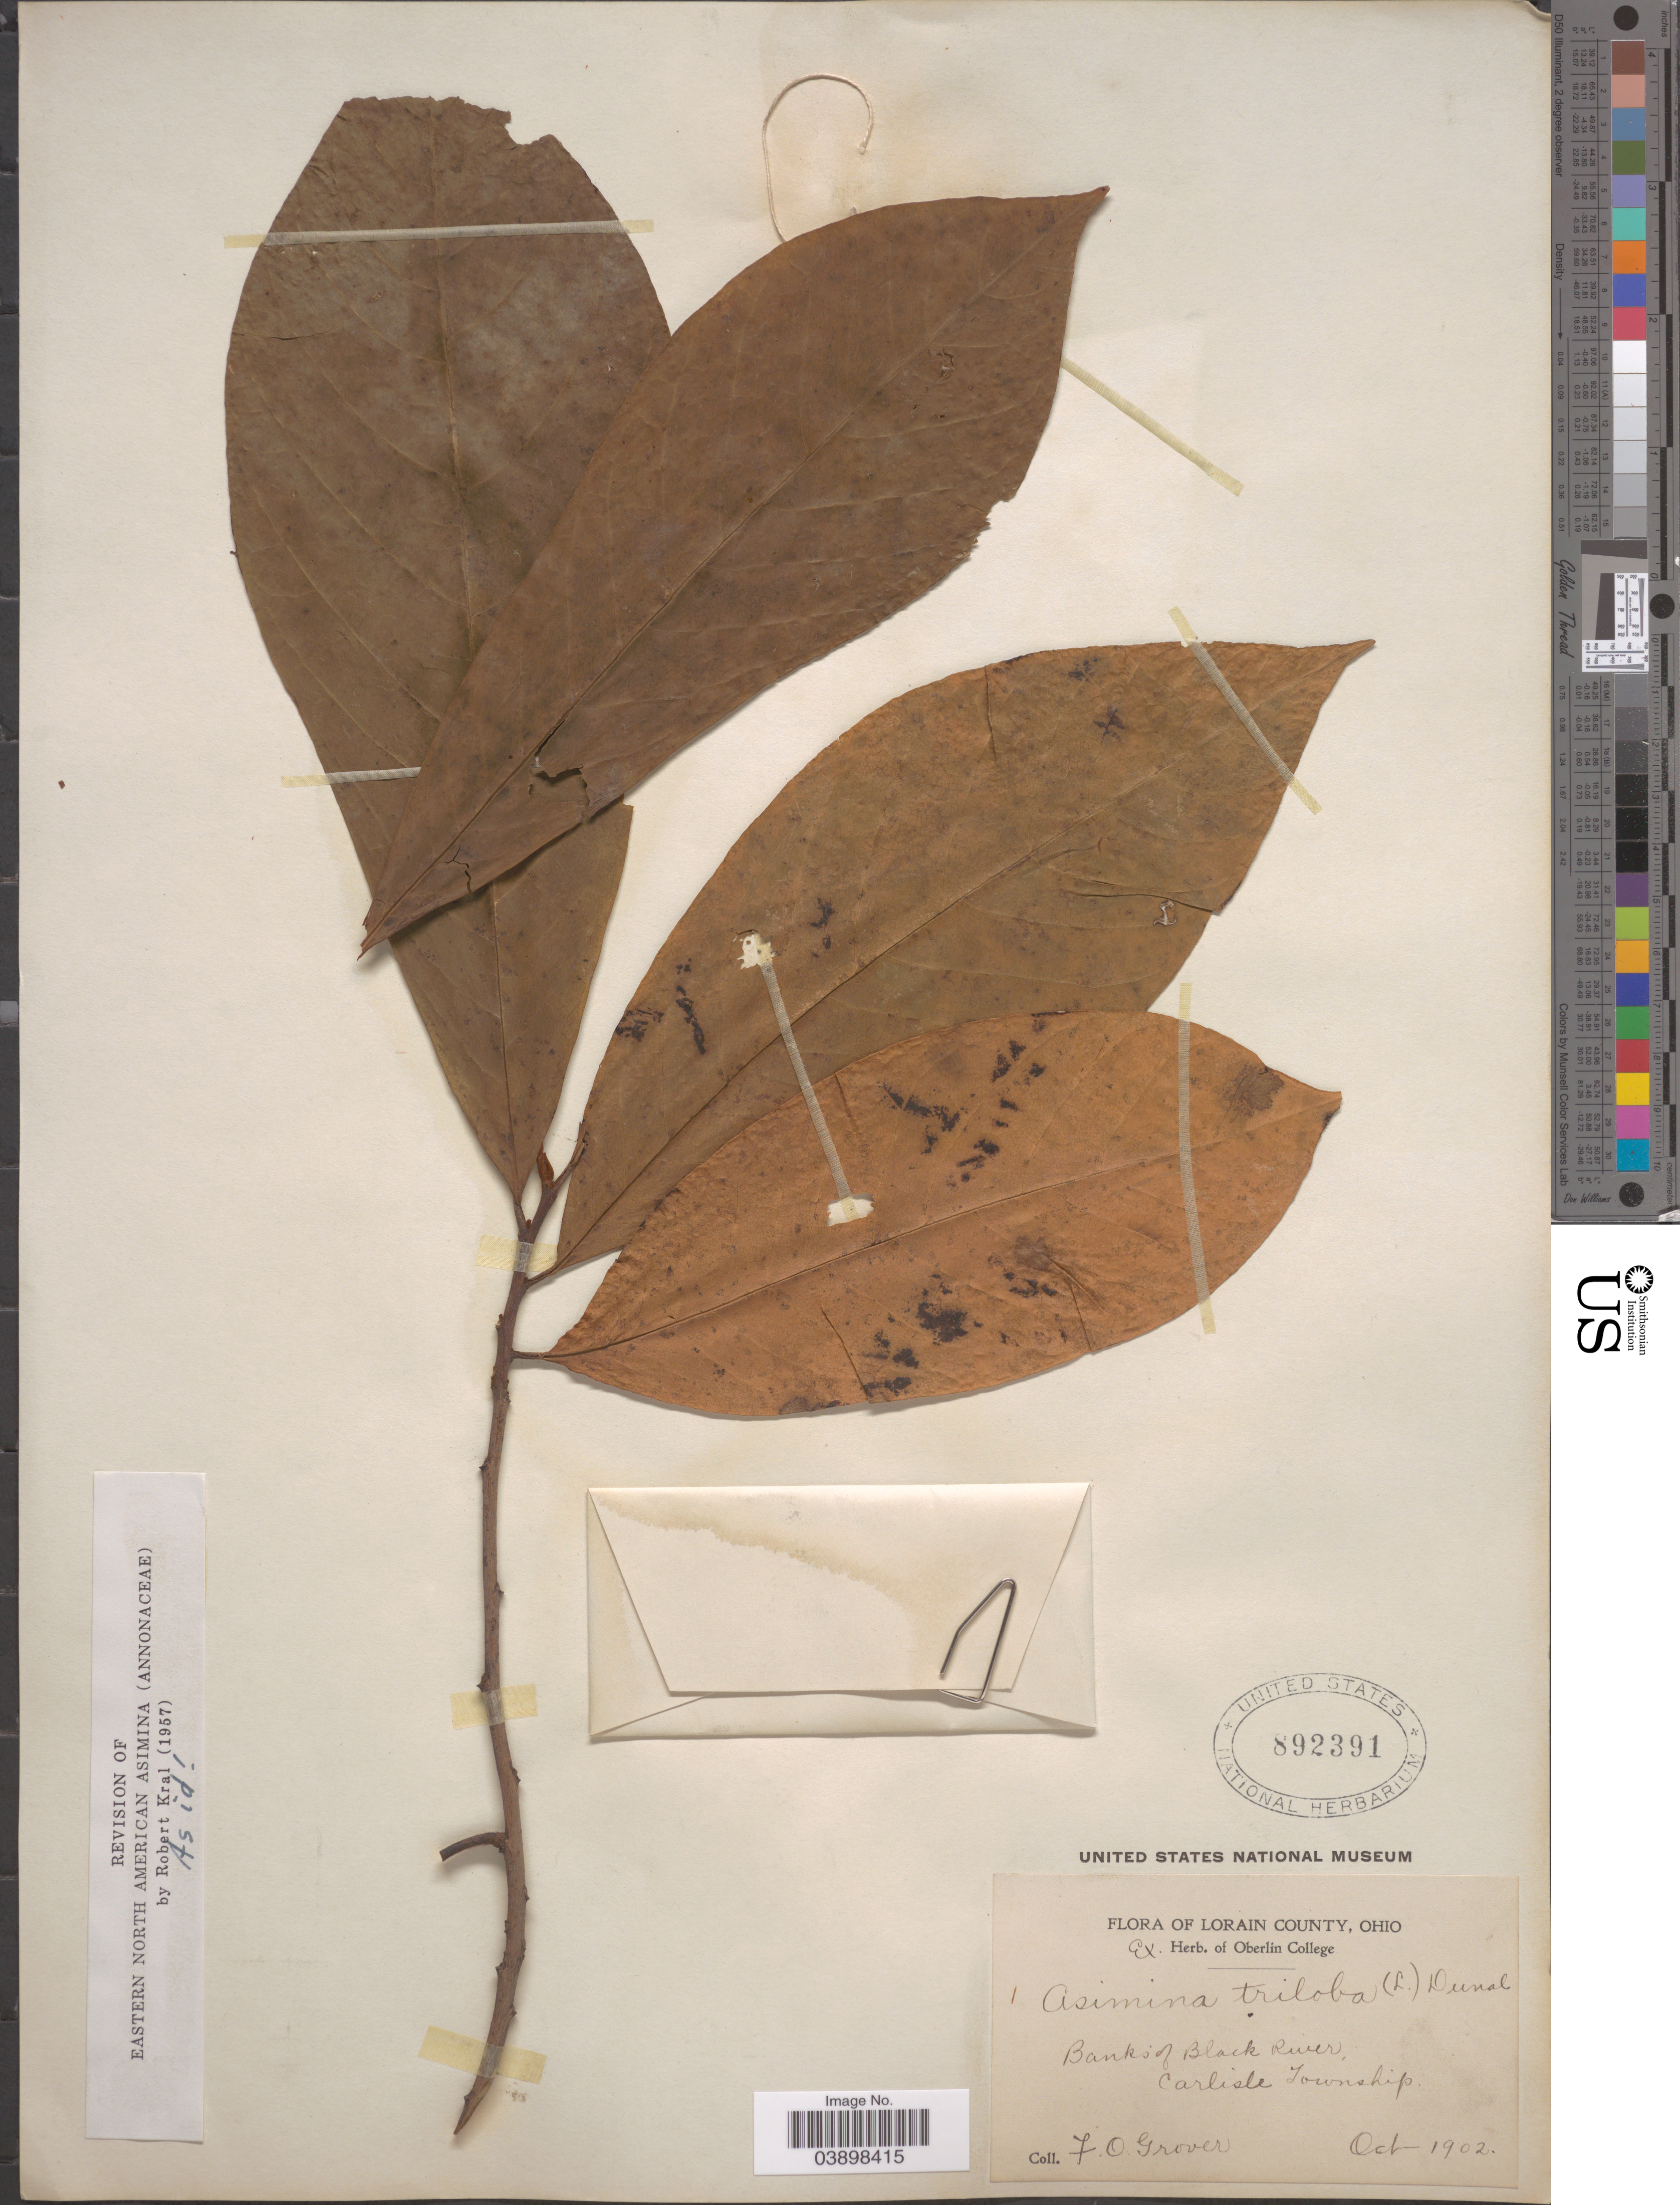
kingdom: Plantae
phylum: Tracheophyta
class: Magnoliopsida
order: Magnoliales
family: Annonaceae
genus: Asimina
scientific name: Asimina triloba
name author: (L.) Dunal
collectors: F. Grover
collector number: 1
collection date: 1902-10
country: United States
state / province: Ohio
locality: Lorain County. Banks of Black River, Carlisle Township.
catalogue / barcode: US 892391